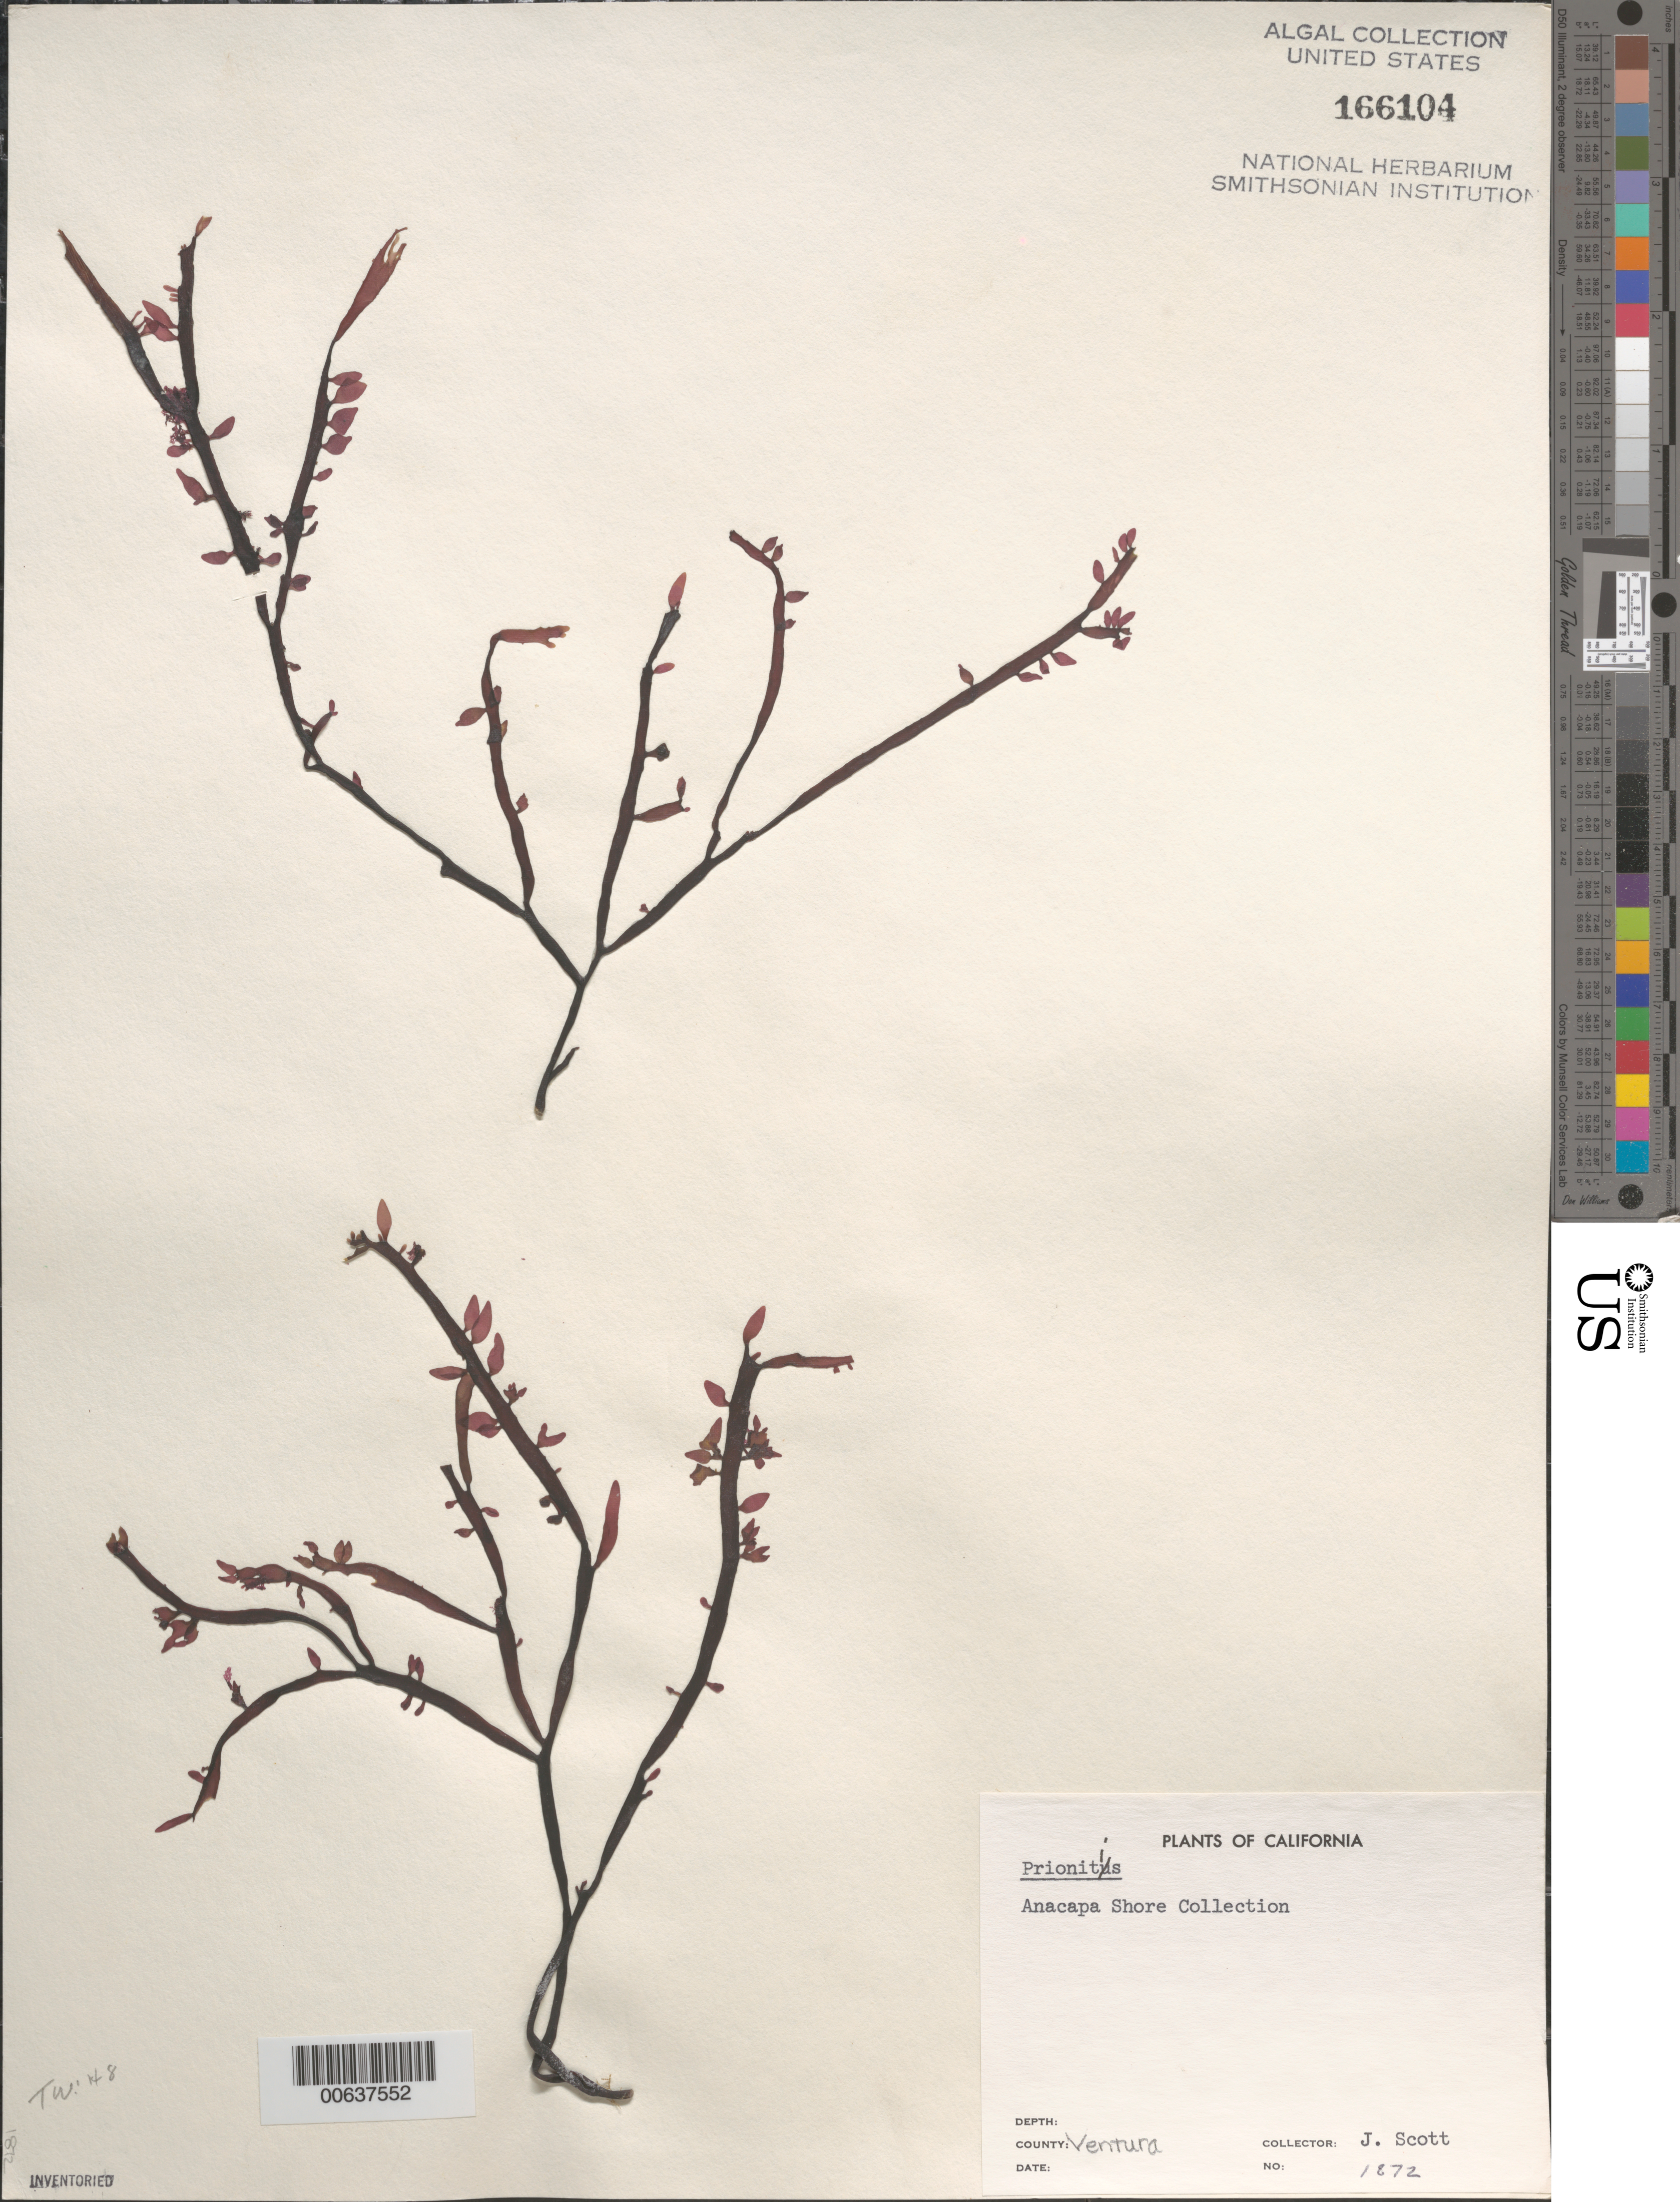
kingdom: Plantae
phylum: Rhodophyta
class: Florideophyceae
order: Cryptonemiales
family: Cryptonemiaceae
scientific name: Prionitis sp.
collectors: J. Scott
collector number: Neushul 1872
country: United States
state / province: California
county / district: Ventura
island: Anacapa Island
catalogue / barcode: US 166104